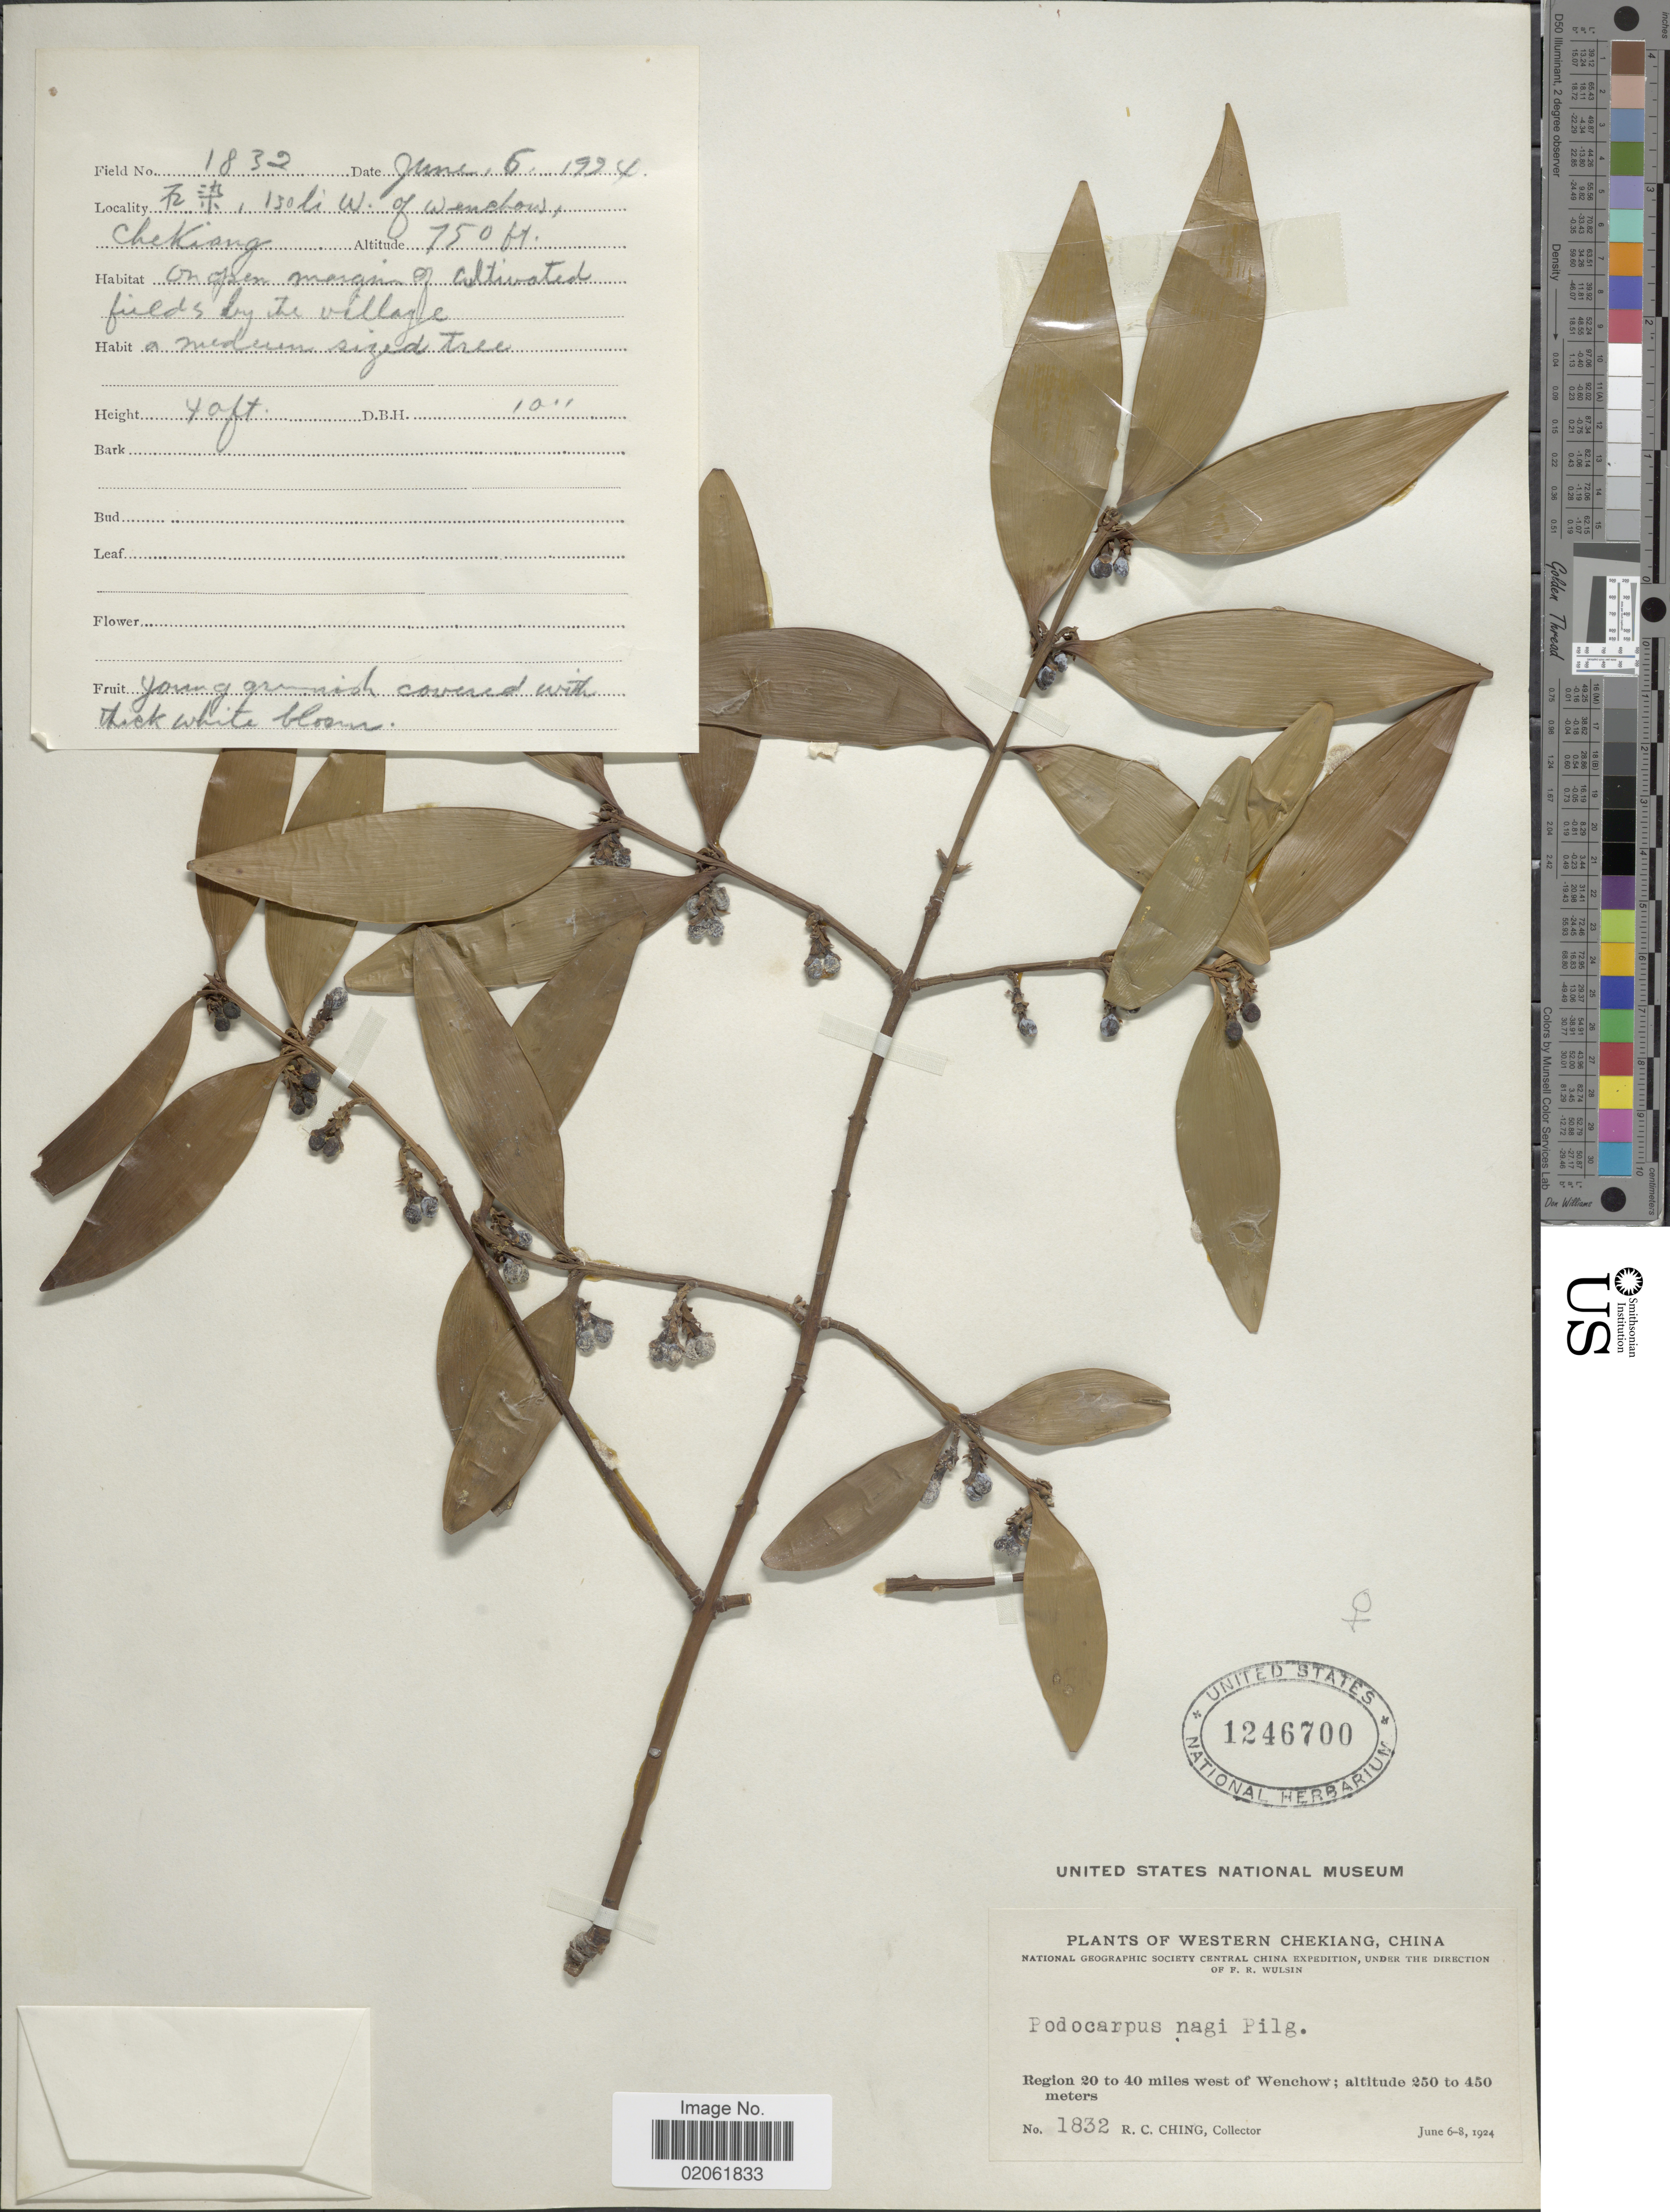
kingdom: Plantae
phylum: Tracheophyta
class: Pinopsida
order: Pinales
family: Podocarpaceae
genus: Podocarpus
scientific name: Podocarpus nagi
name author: (Thunb.) Pilg.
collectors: R. C. Ching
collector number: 183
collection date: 1924-06-06/1924-06-08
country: China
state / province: Zhejiang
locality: Western Chekiang, China. Region 20 to 40 miles west Wenchow.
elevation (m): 250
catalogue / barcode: US 1246700